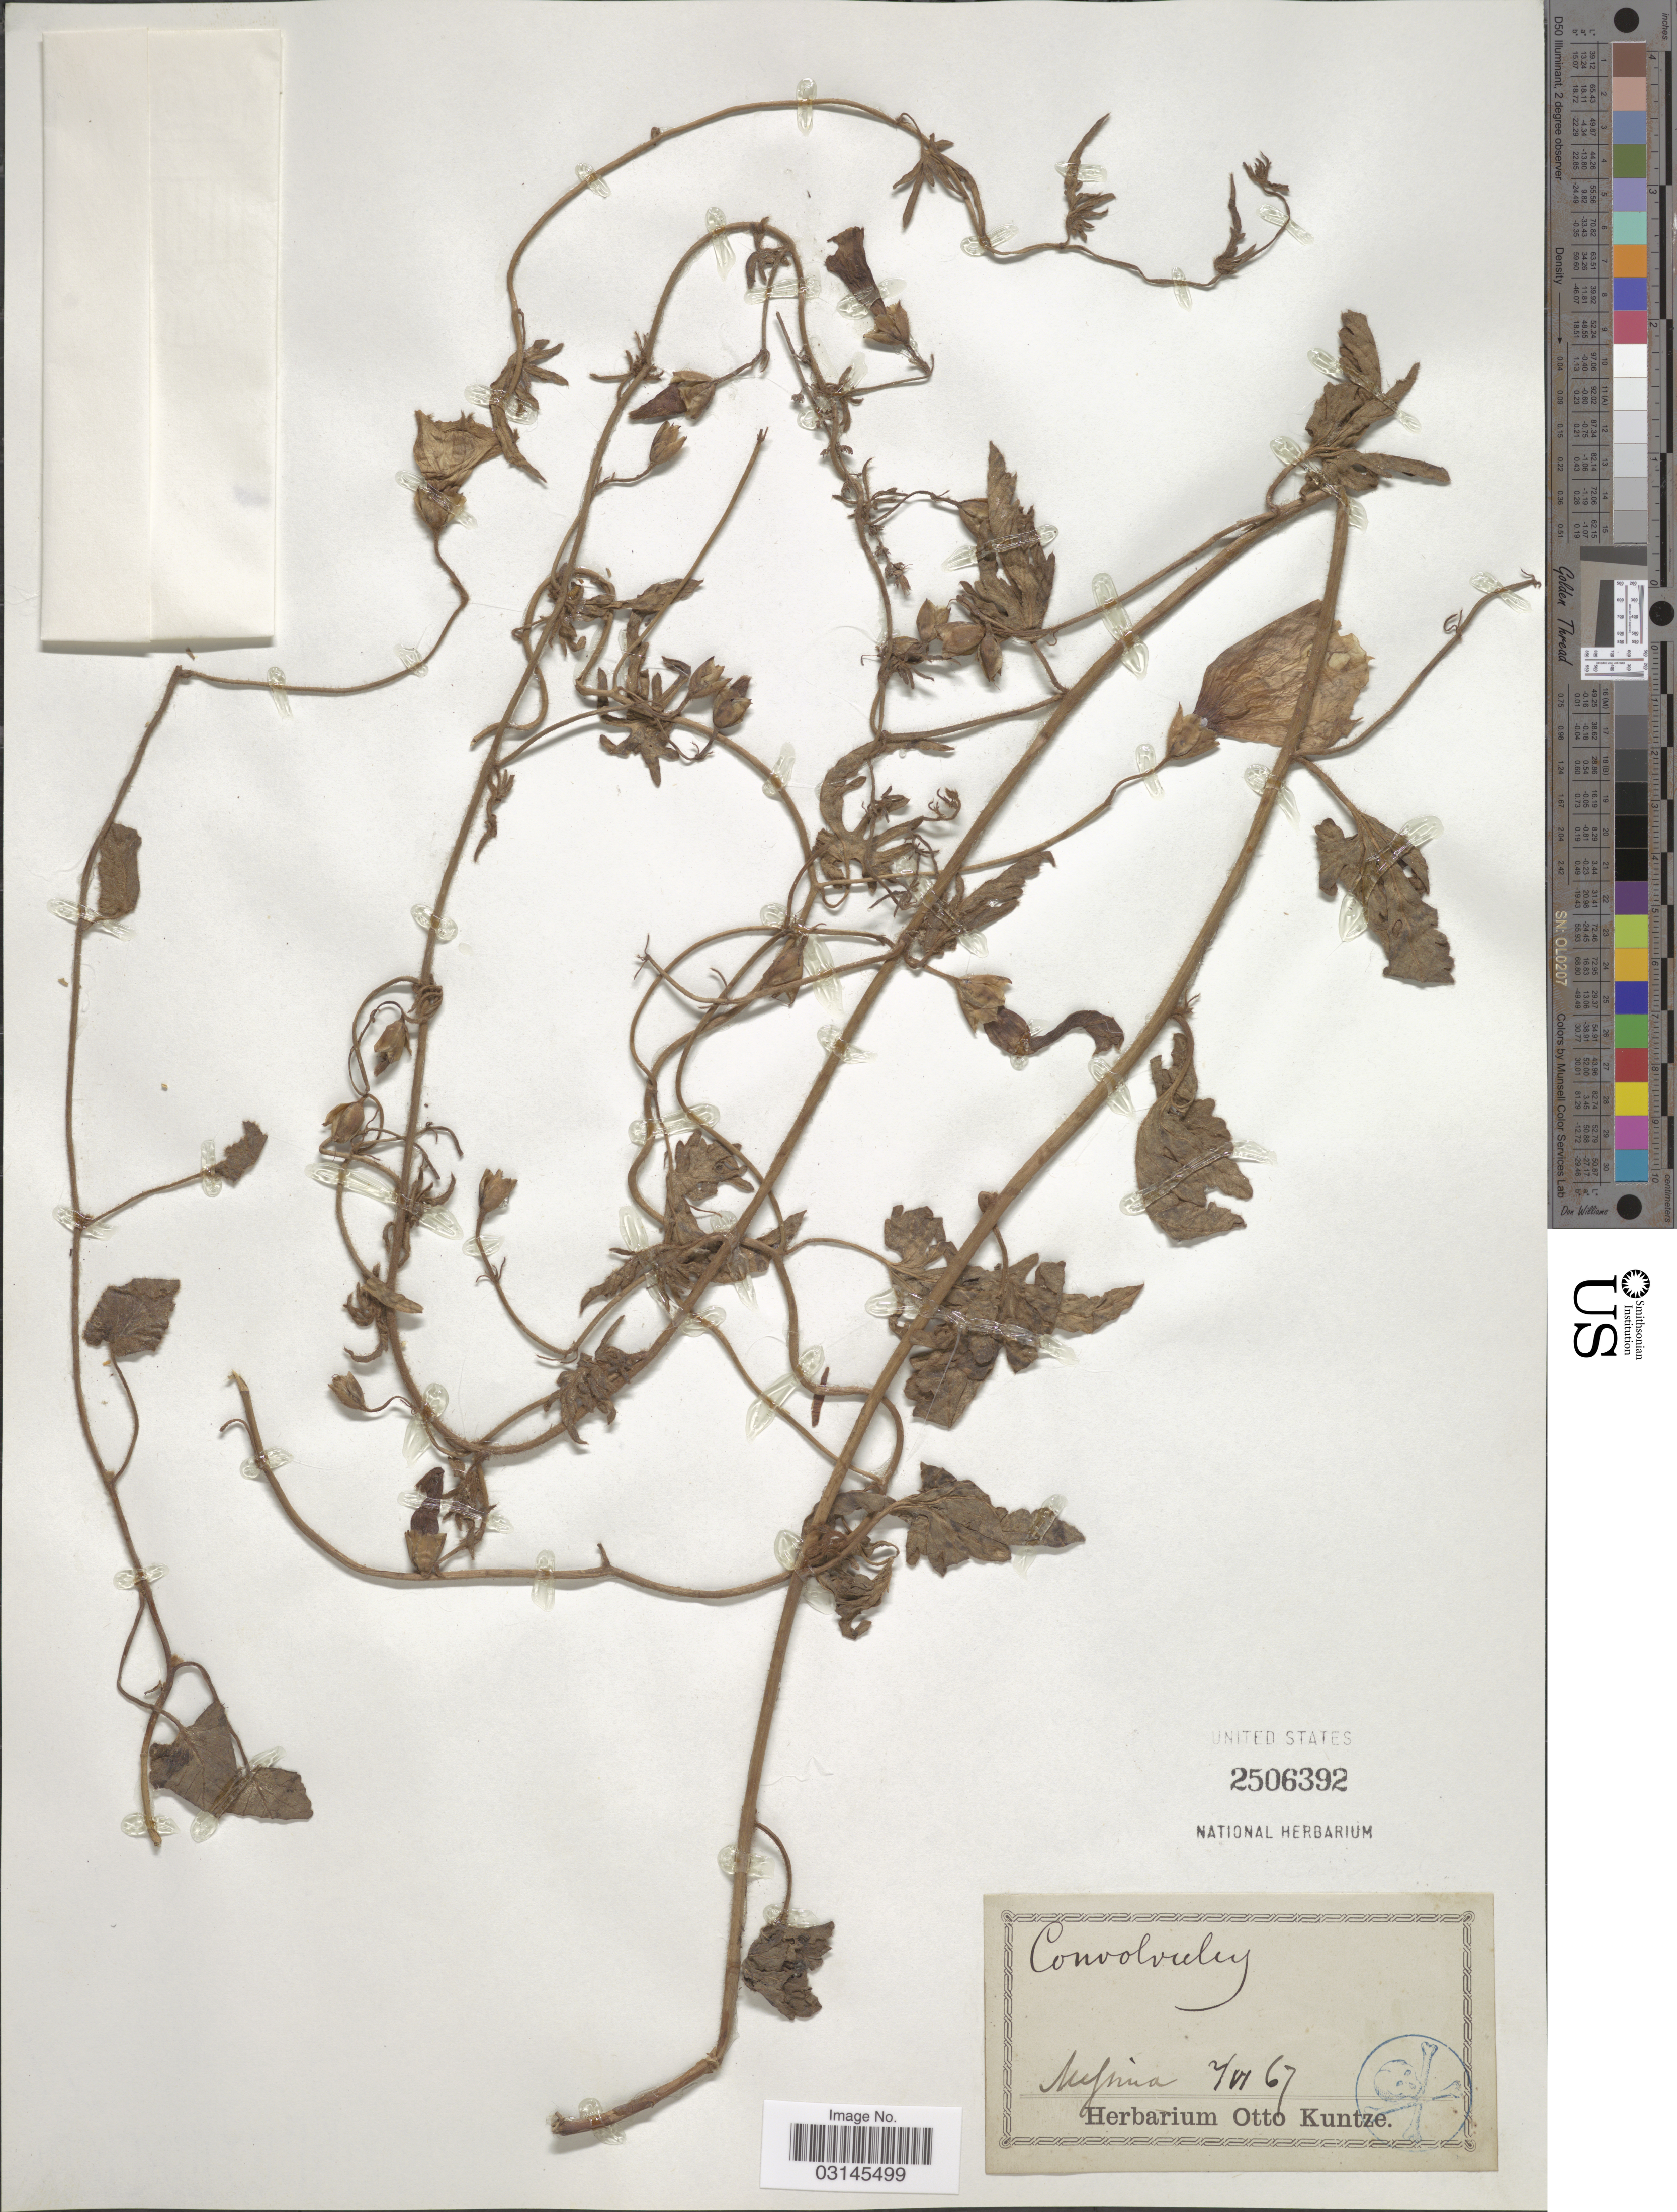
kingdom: Plantae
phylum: Tracheophyta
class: Magnoliopsida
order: Solanales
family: Convolvulaceae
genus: Convolvulus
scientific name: Convolvulus sp.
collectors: ex herb. Otto Kuntze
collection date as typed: Transcribed d/m/y: 2/6/67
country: Italy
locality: Messina.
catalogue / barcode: US 2506392